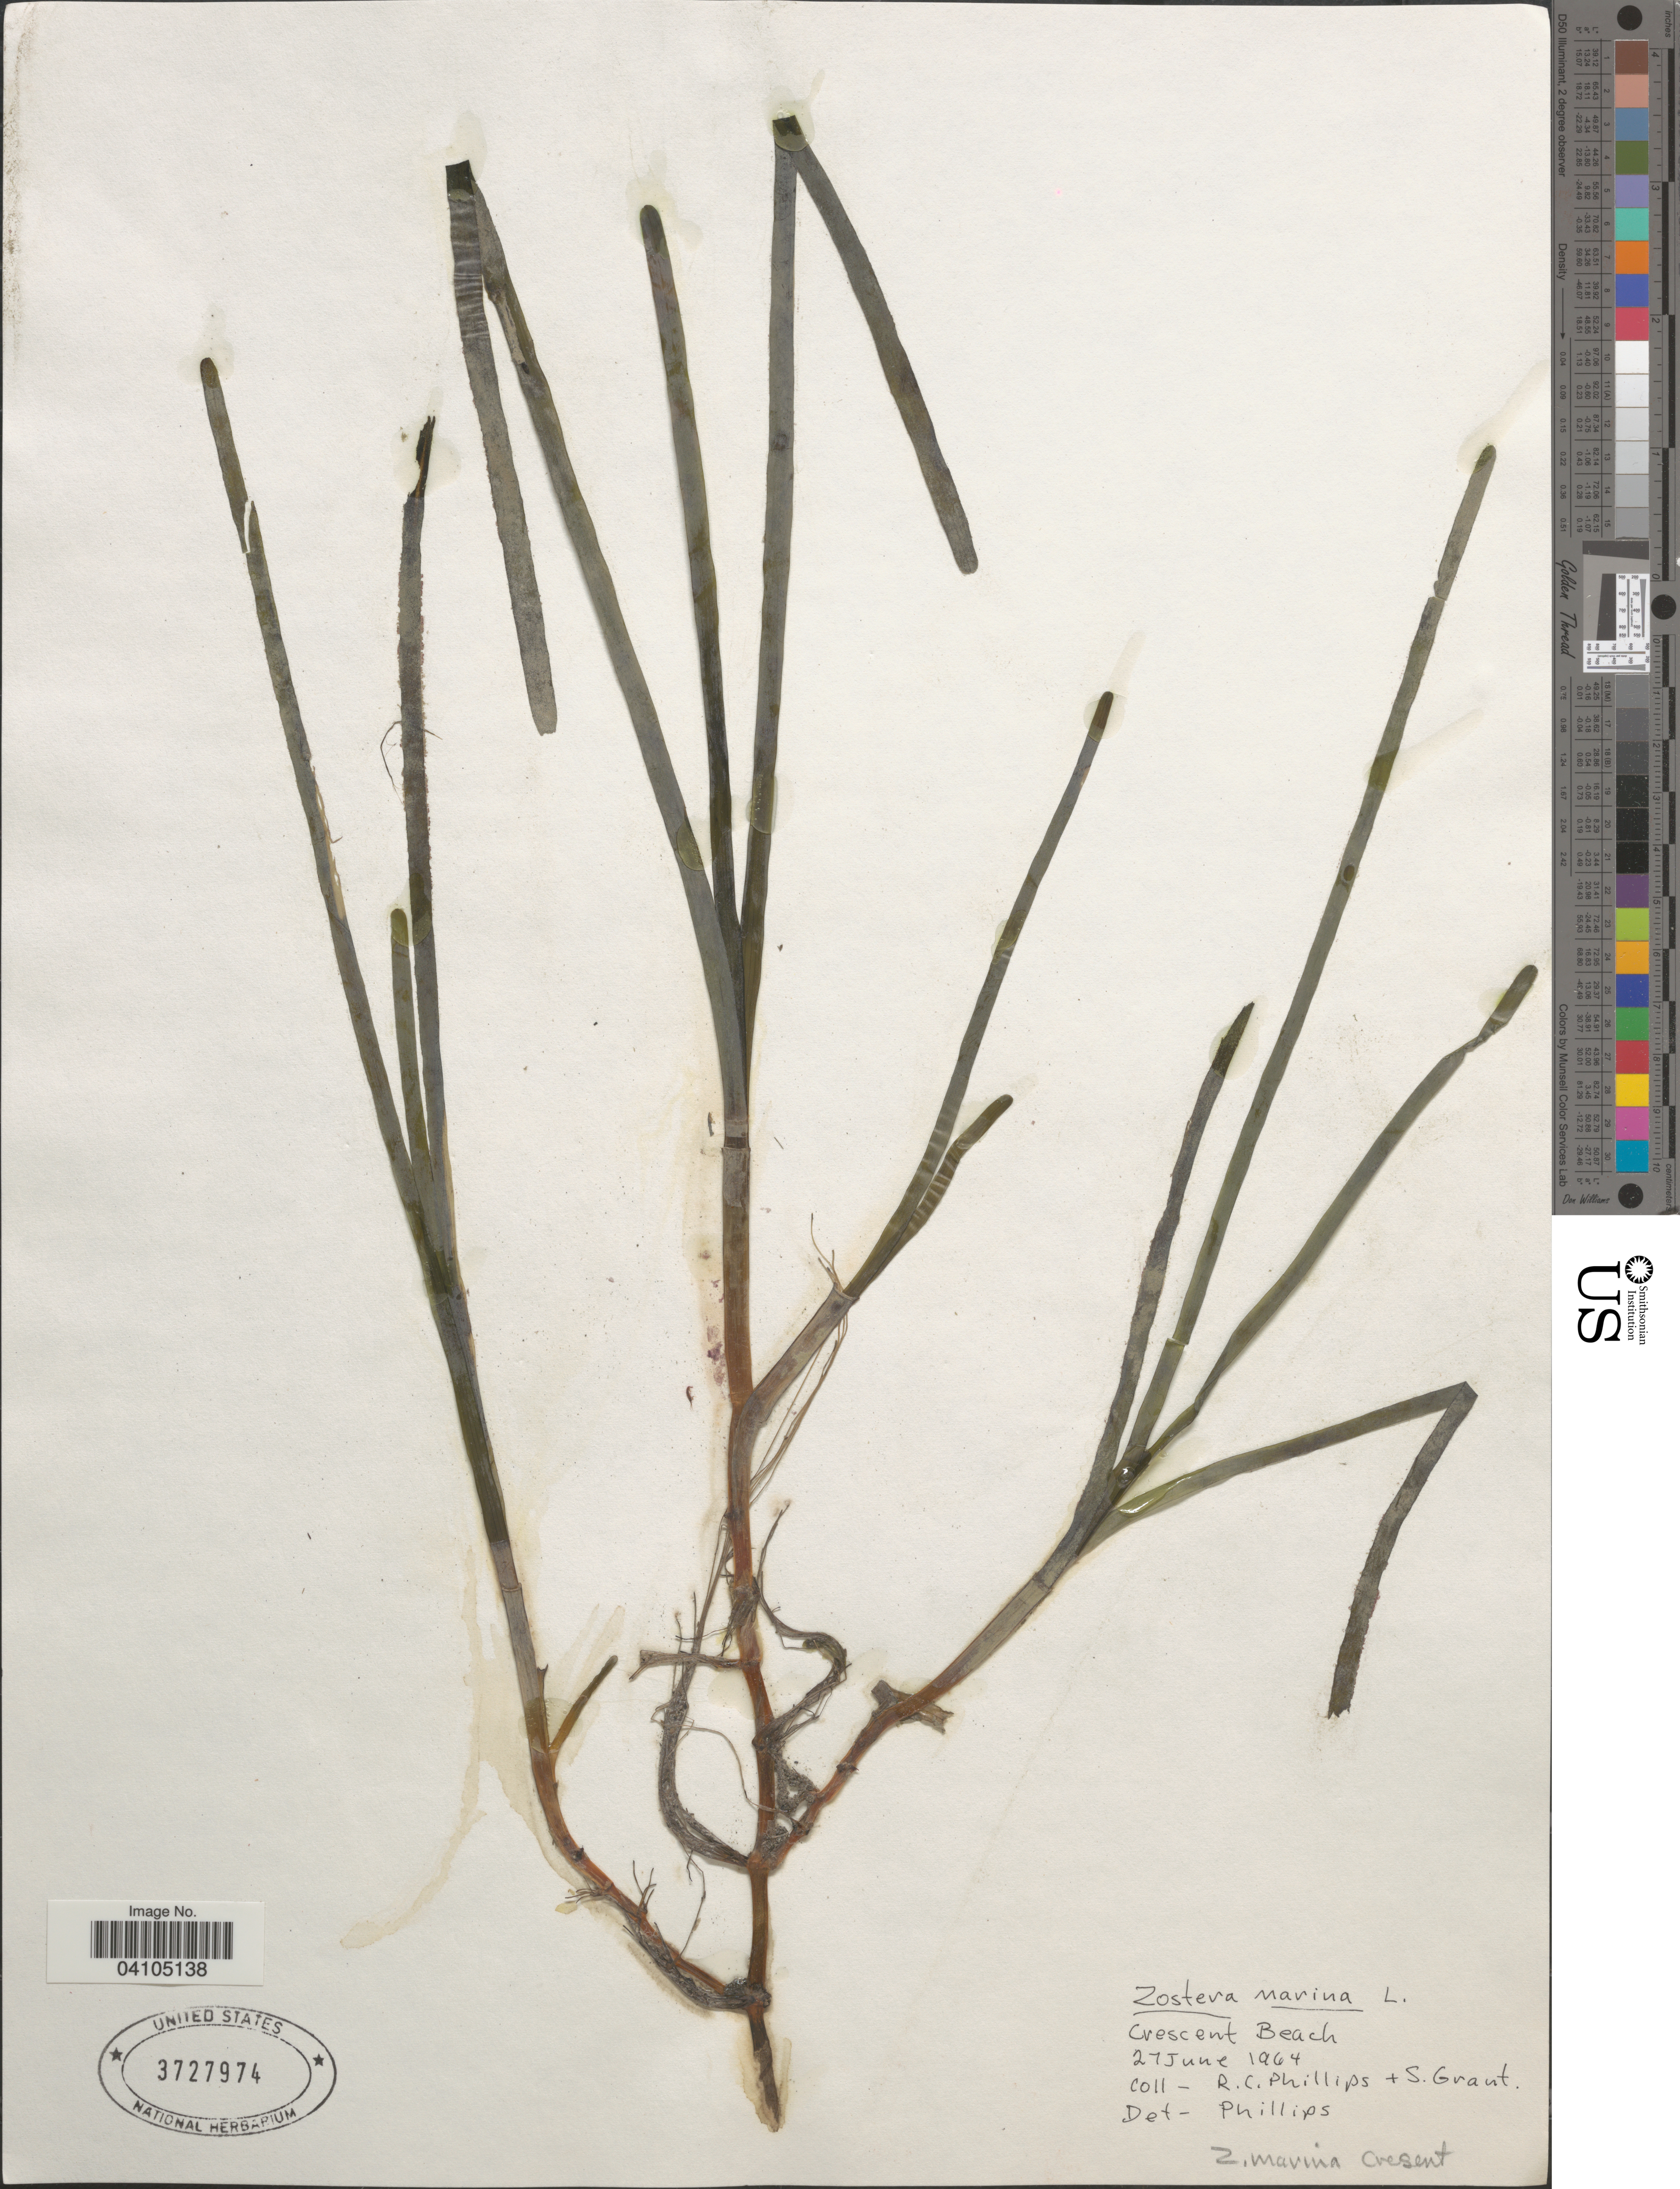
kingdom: Plantae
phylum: Tracheophyta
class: Liliopsida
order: Alismatales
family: Zosteraceae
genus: Zostera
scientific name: Zostera marina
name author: L.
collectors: R. C. Phillips & S. Grant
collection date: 1964-06-27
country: United States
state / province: Washington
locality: Crescent Beach.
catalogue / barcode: US 3727974